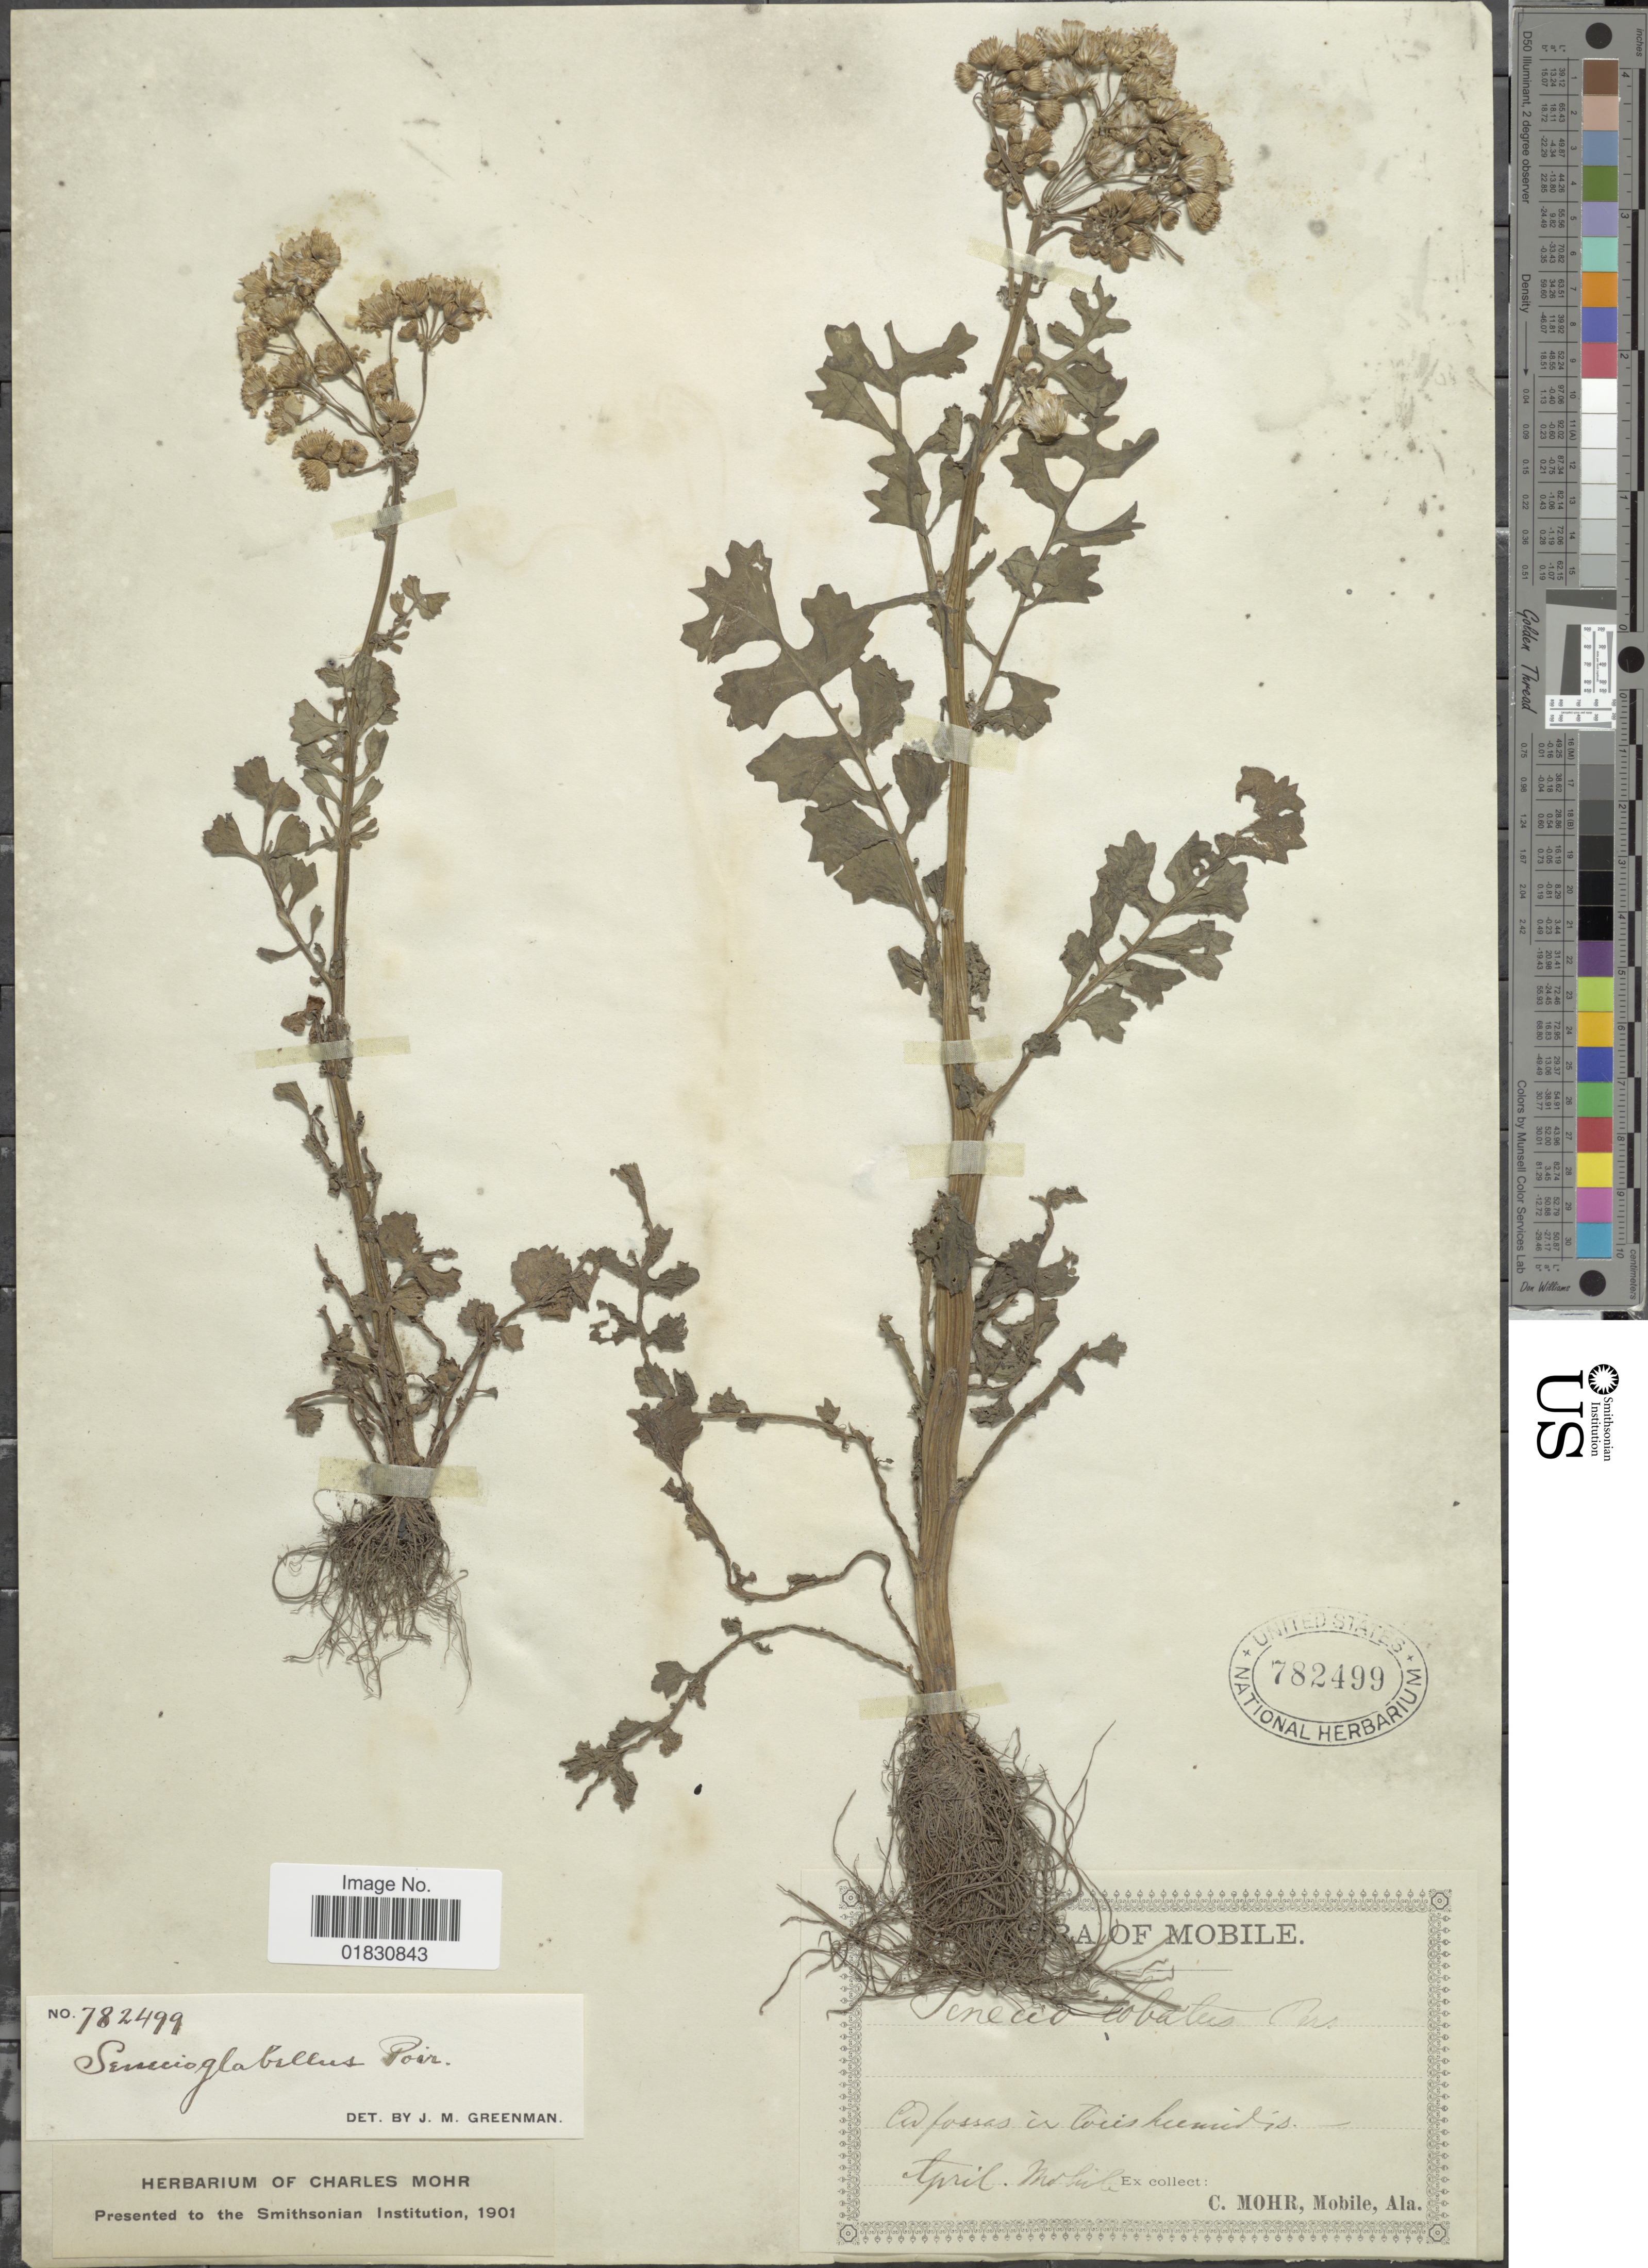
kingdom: Plantae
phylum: Tracheophyta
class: Magnoliopsida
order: Asterales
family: Asteraceae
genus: Packera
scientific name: Packera glabella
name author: (Poir.) C. Jeffrey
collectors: C. T. Mohr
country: United States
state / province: Alabama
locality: Mobile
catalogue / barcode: US 782499